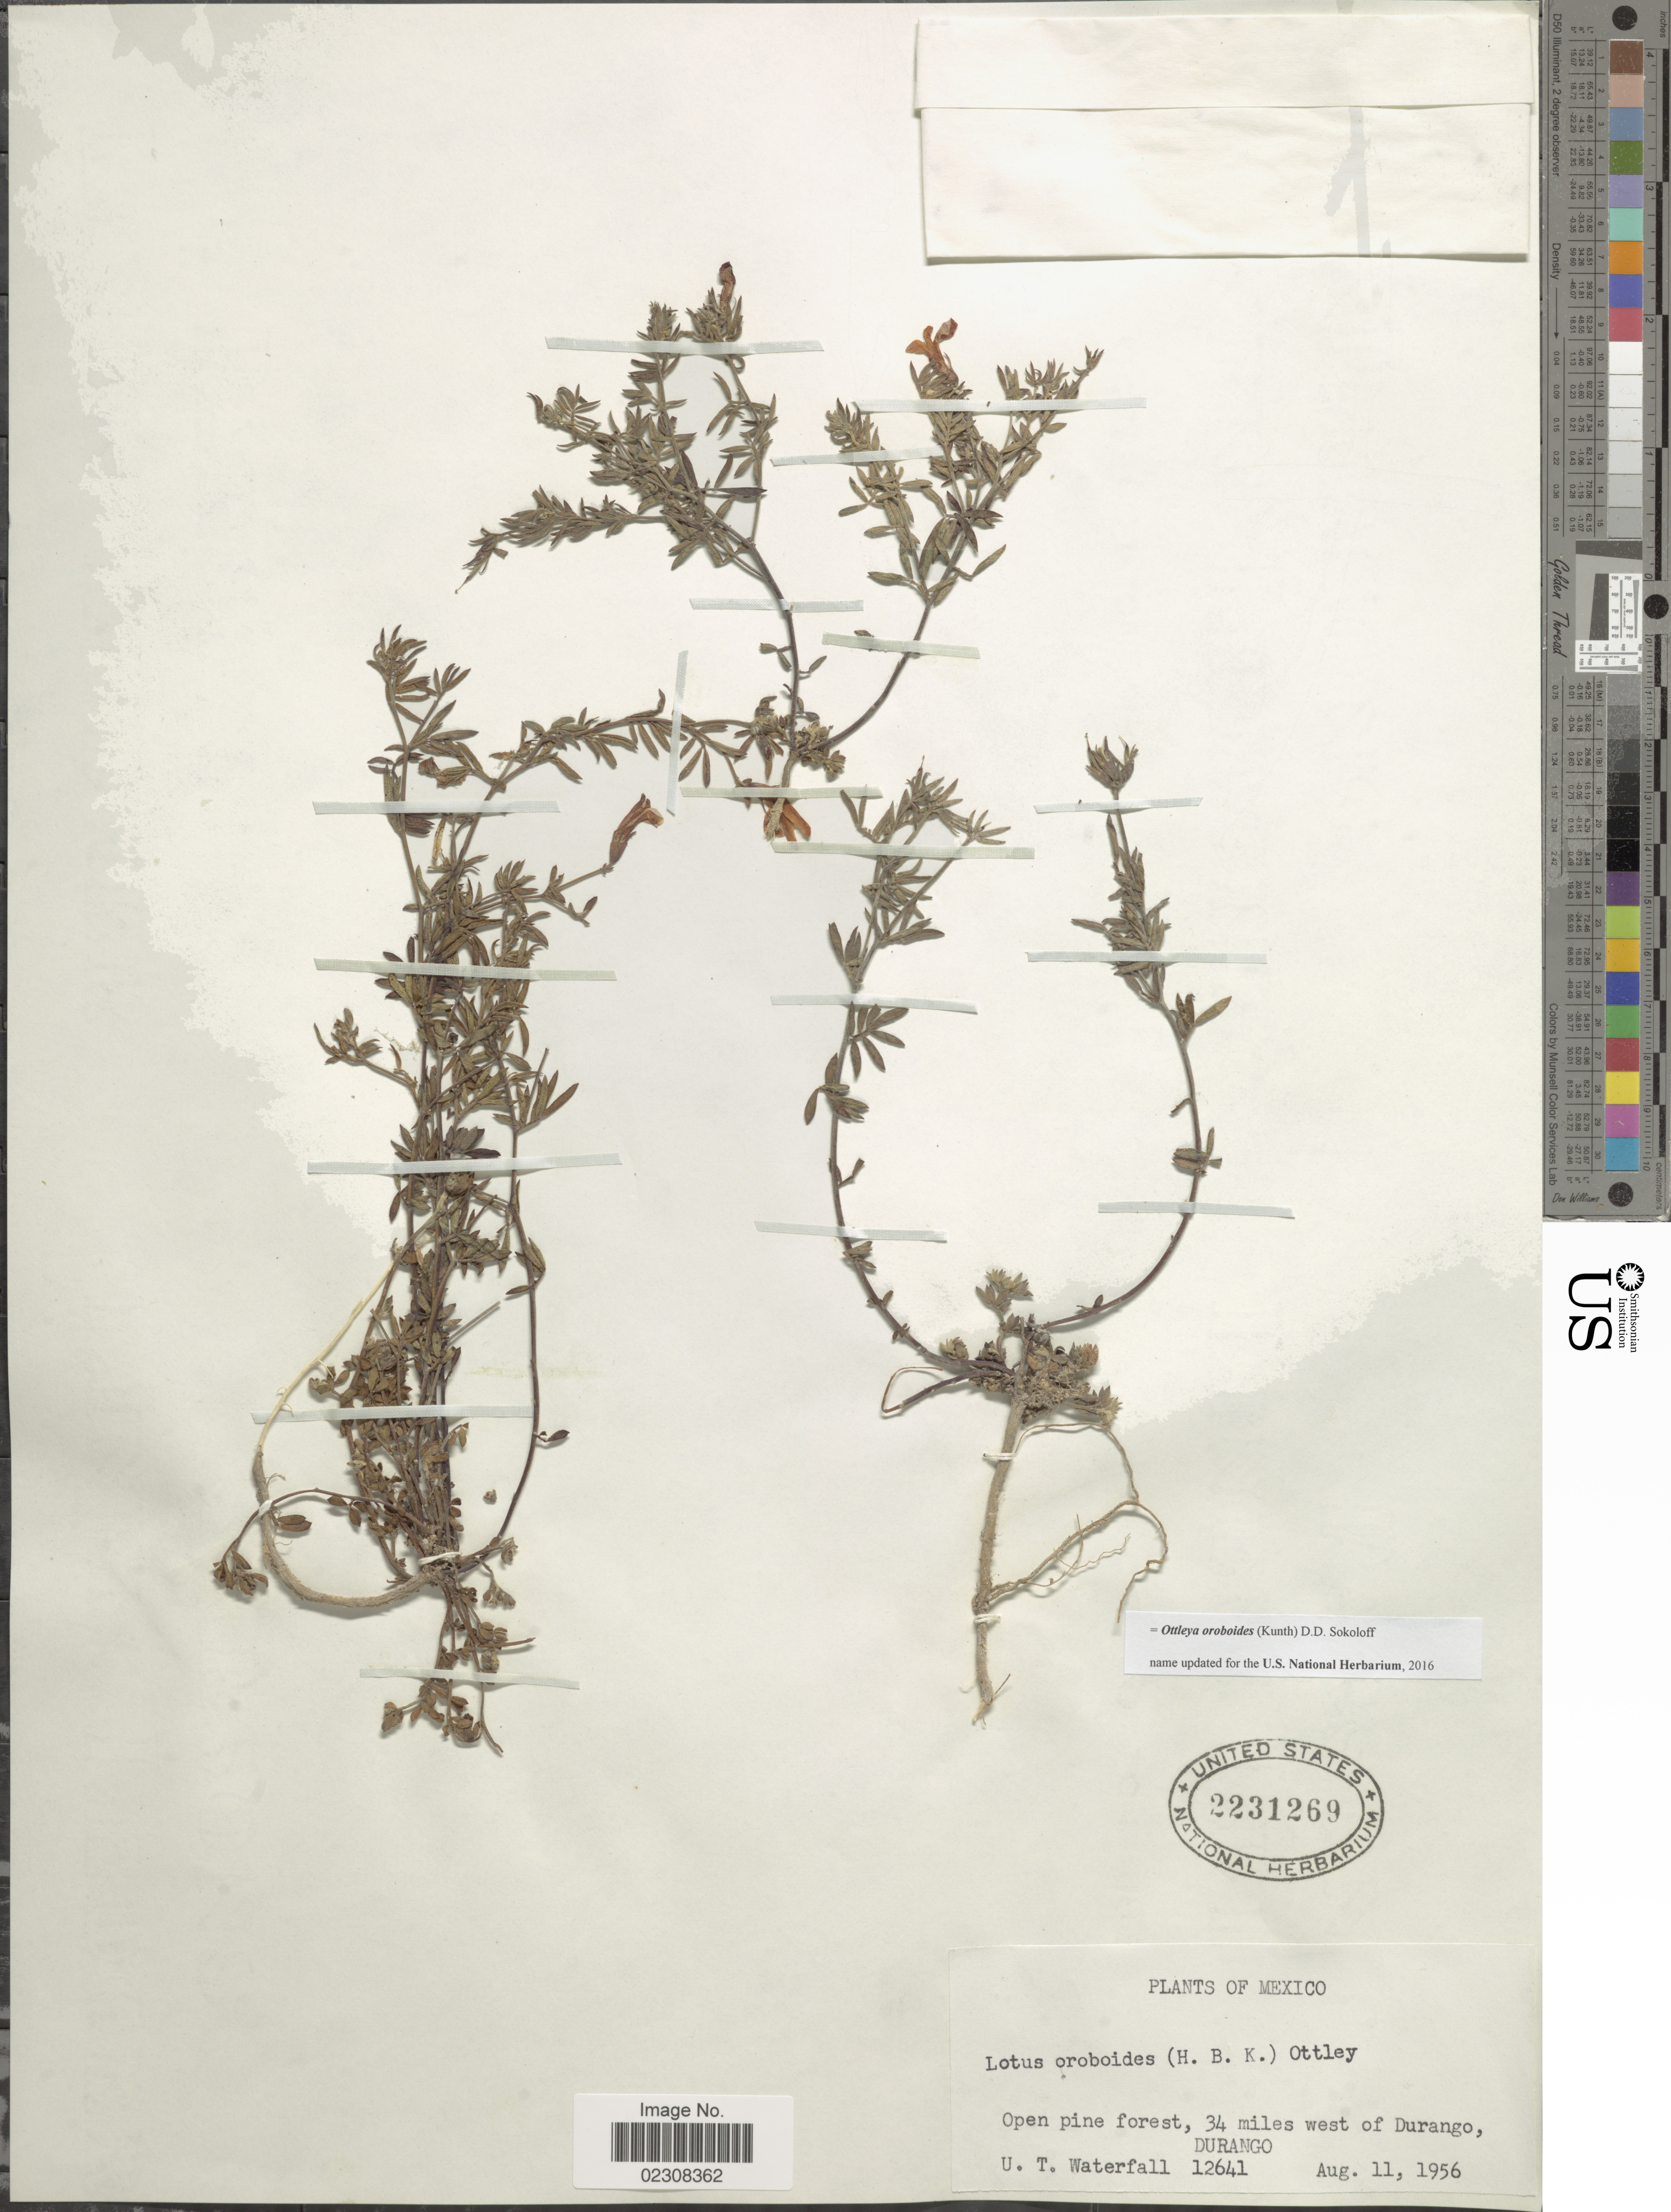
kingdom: Plantae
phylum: Tracheophyta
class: Magnoliopsida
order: Fabales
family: Fabaceae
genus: Ottleya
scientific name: Ottleya oroboides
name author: (Kunth) D.D. Sokoloff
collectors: U. T. Waterfall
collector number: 12641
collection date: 1956-08-11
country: Mexico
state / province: Durango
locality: Open pine forest, 34 miles west of Durango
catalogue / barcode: US 2231269